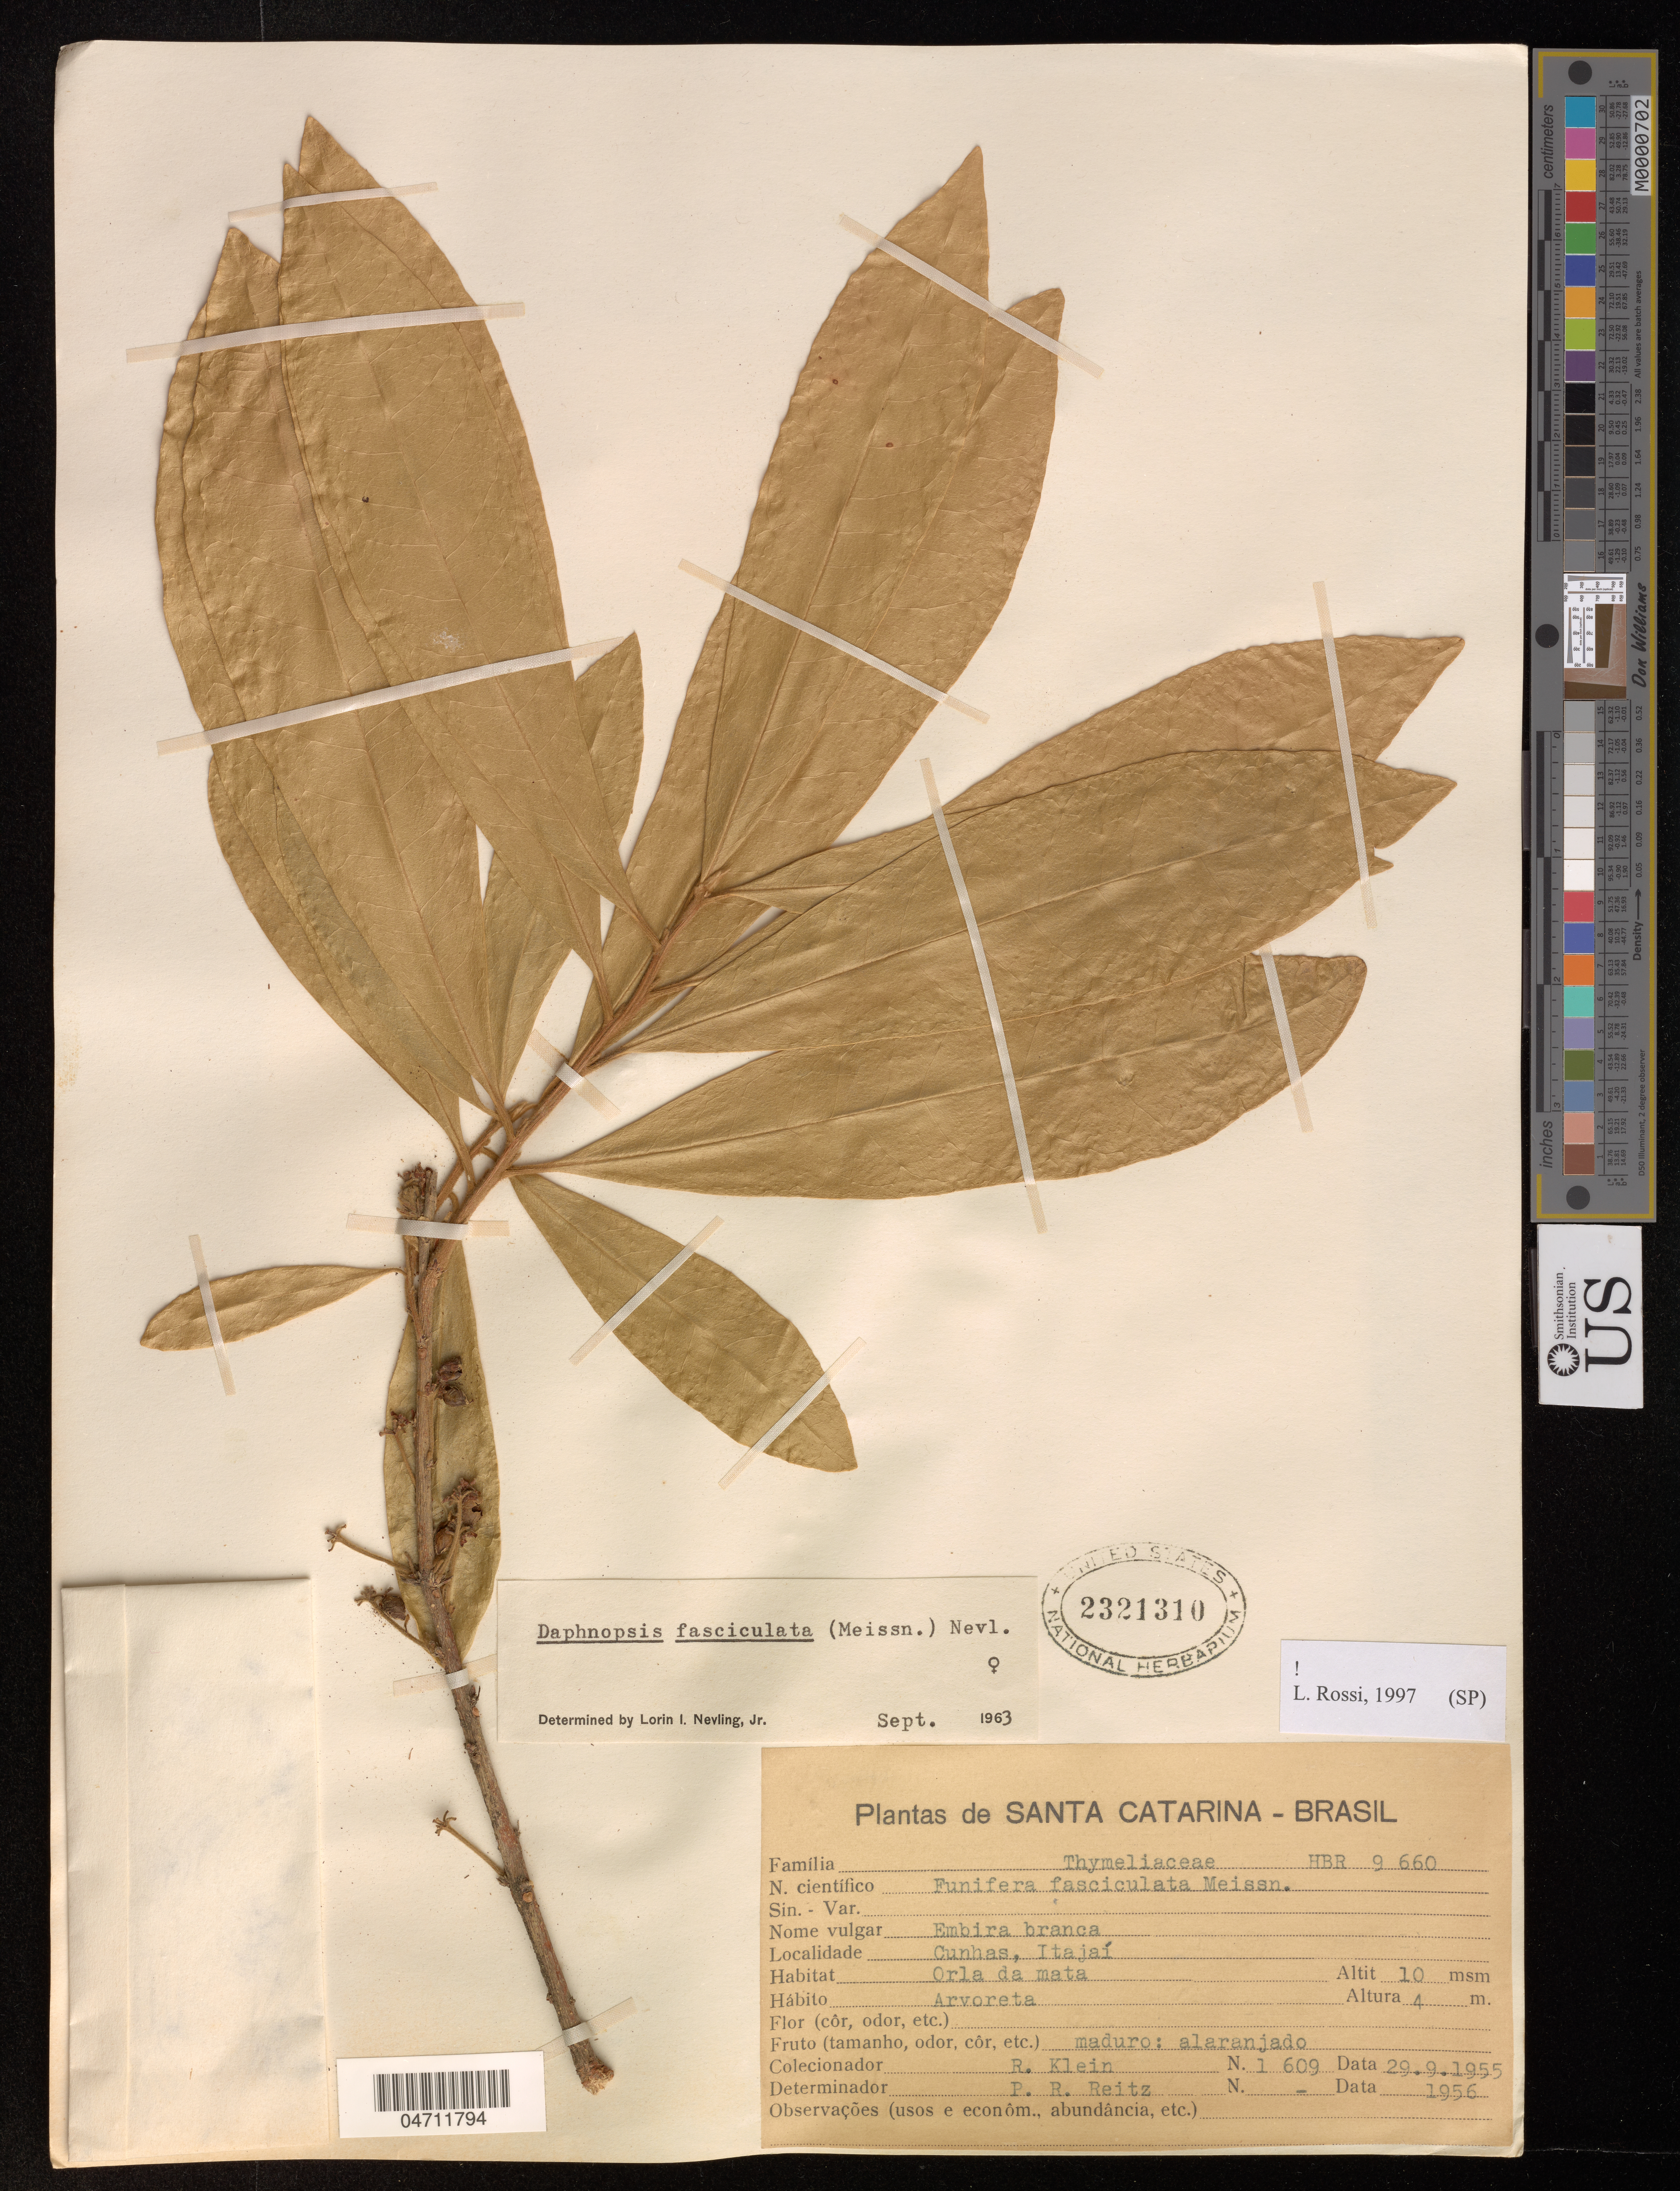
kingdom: Plantae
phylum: Tracheophyta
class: Magnoliopsida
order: Malvales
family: Thymelaeaceae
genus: Daphnopsis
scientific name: Daphnopsis fasciculata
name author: (R. Meissn.) Nevl.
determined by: Rossi, L.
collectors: R. M. Klein & R. Reitz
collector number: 1609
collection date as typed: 29 Sep 1955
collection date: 1955-09-29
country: Brazil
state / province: Santa Catarina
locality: Cunhas, Itajaí.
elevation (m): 30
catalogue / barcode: US 2321310